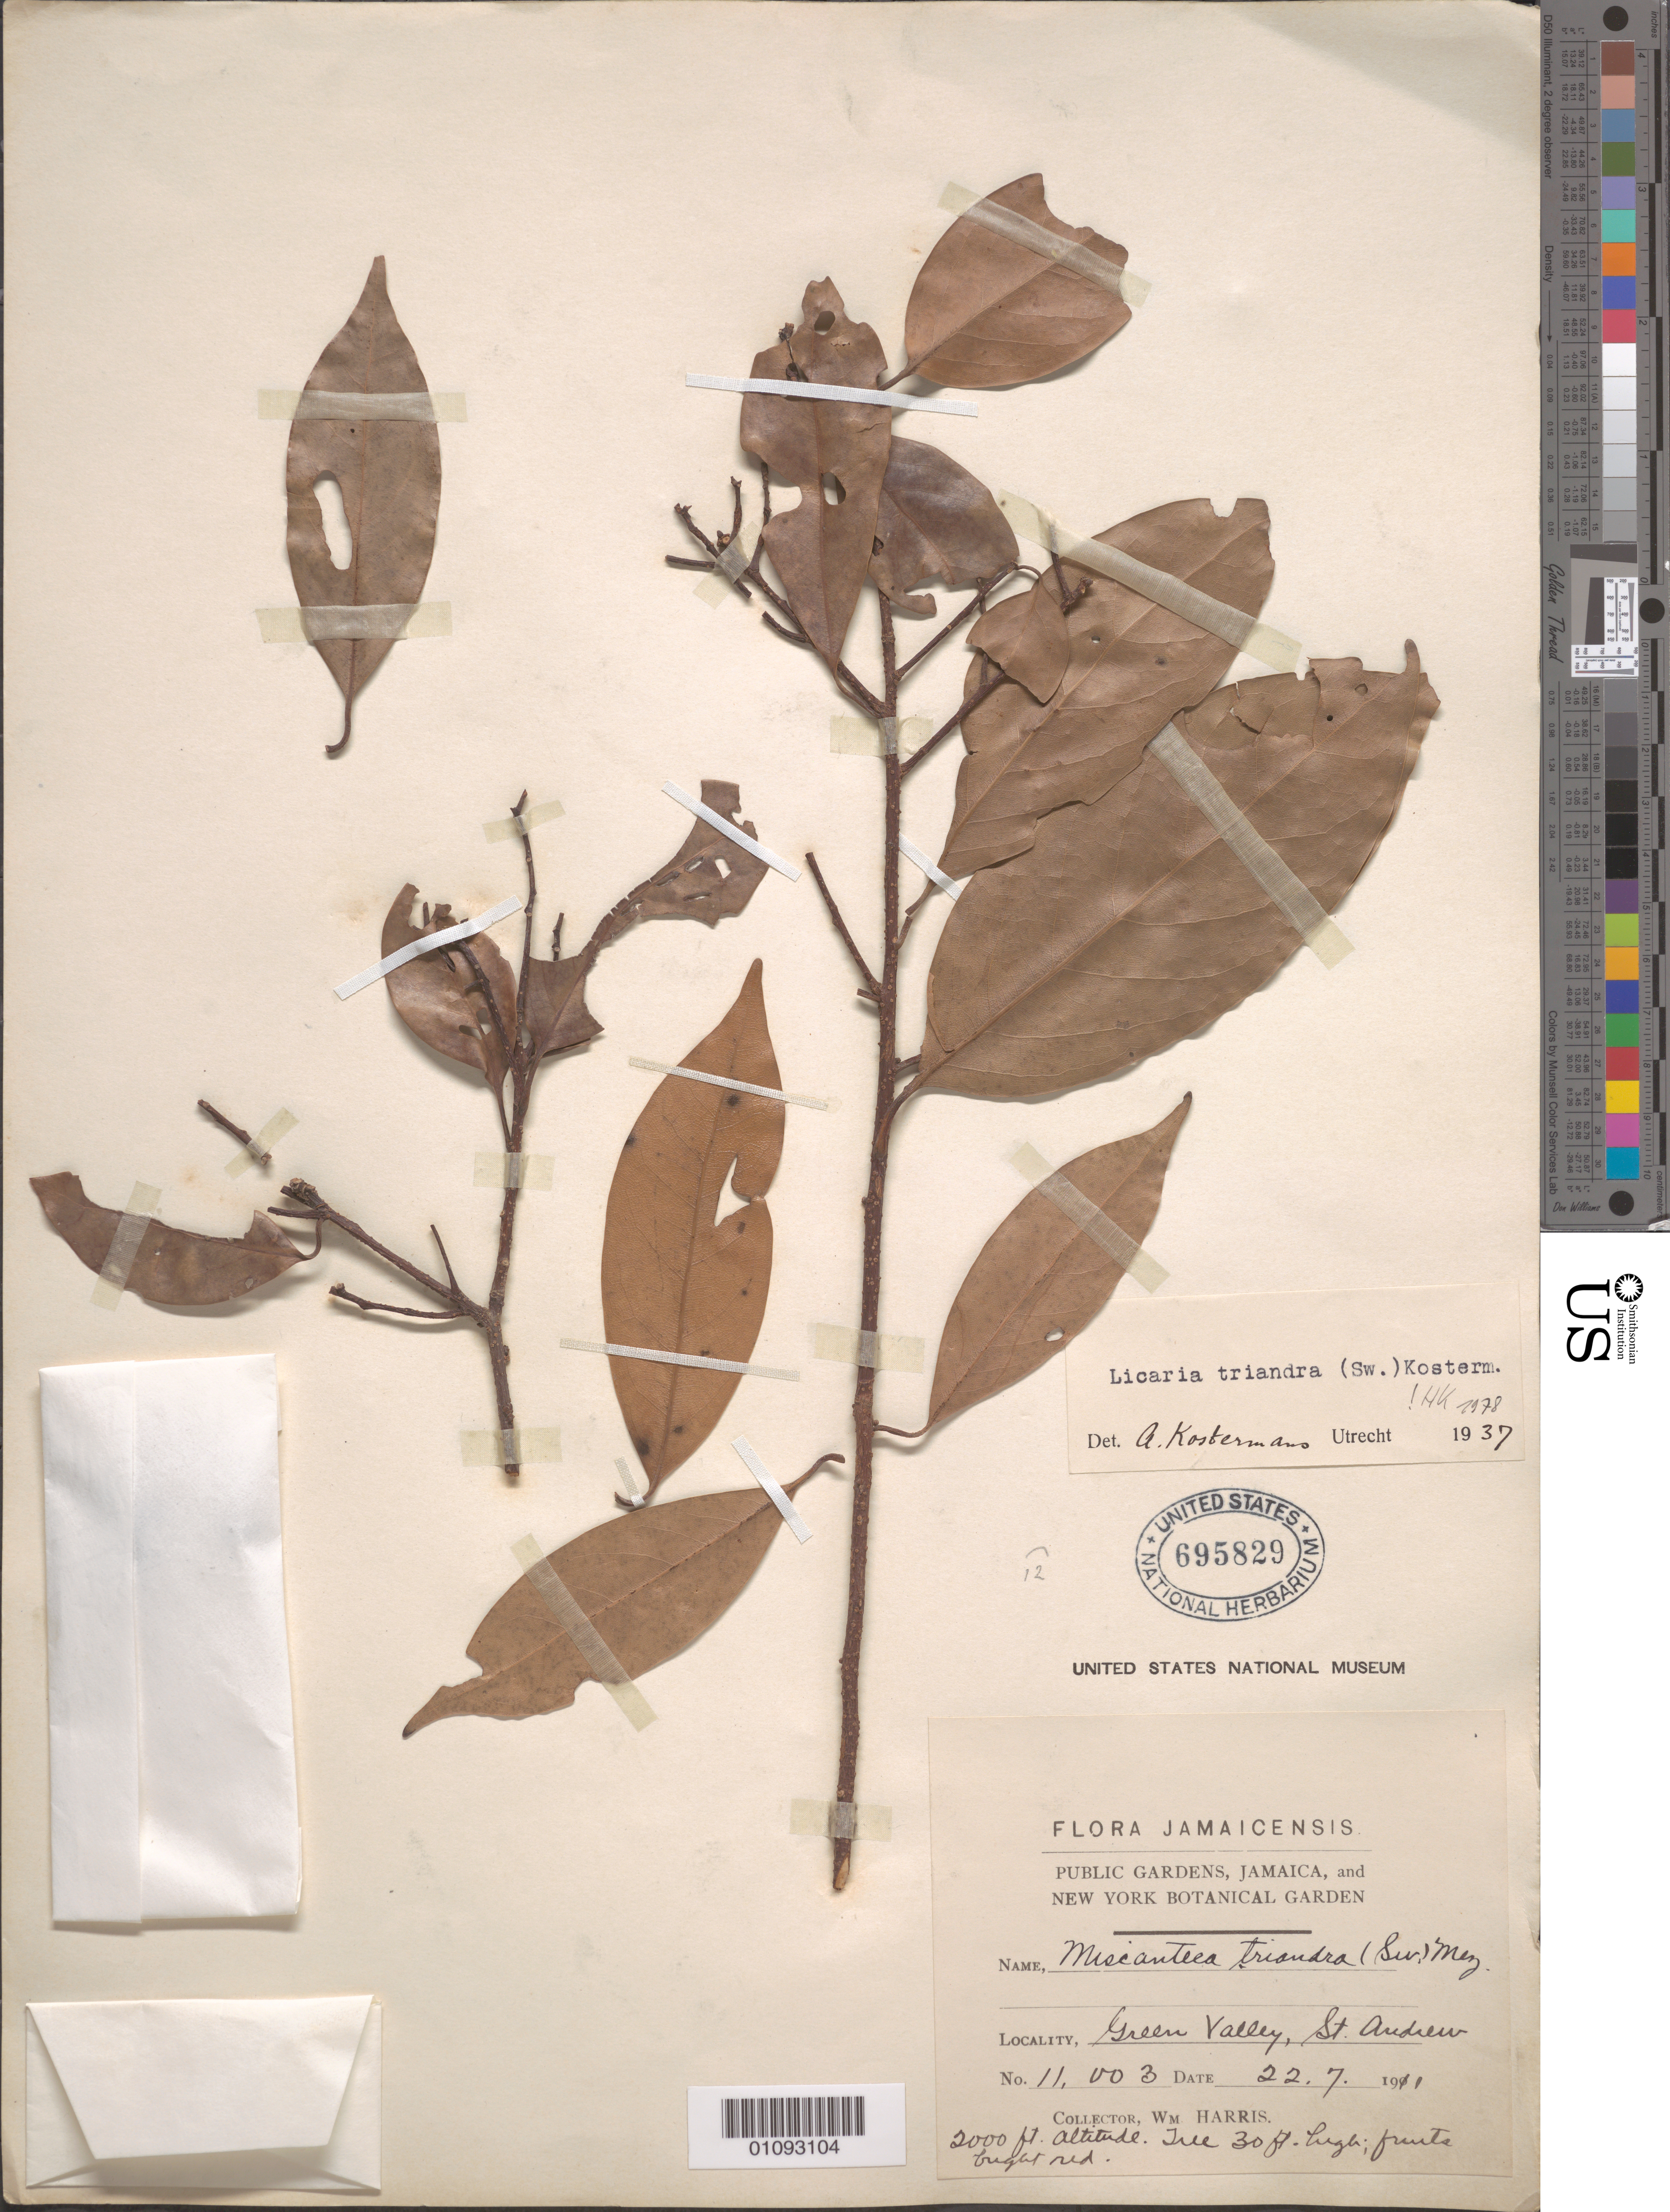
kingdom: Plantae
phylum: Tracheophyta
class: Magnoliopsida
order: Laurales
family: Lauraceae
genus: Licaria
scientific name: Licaria triandra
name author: (Sw.) Kosterm.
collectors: W. Harris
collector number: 11003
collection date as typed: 22 Jul 1911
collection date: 1911-07-22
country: Jamaica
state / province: Saint Andrew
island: Jamaica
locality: Green Valley.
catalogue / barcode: US 695829